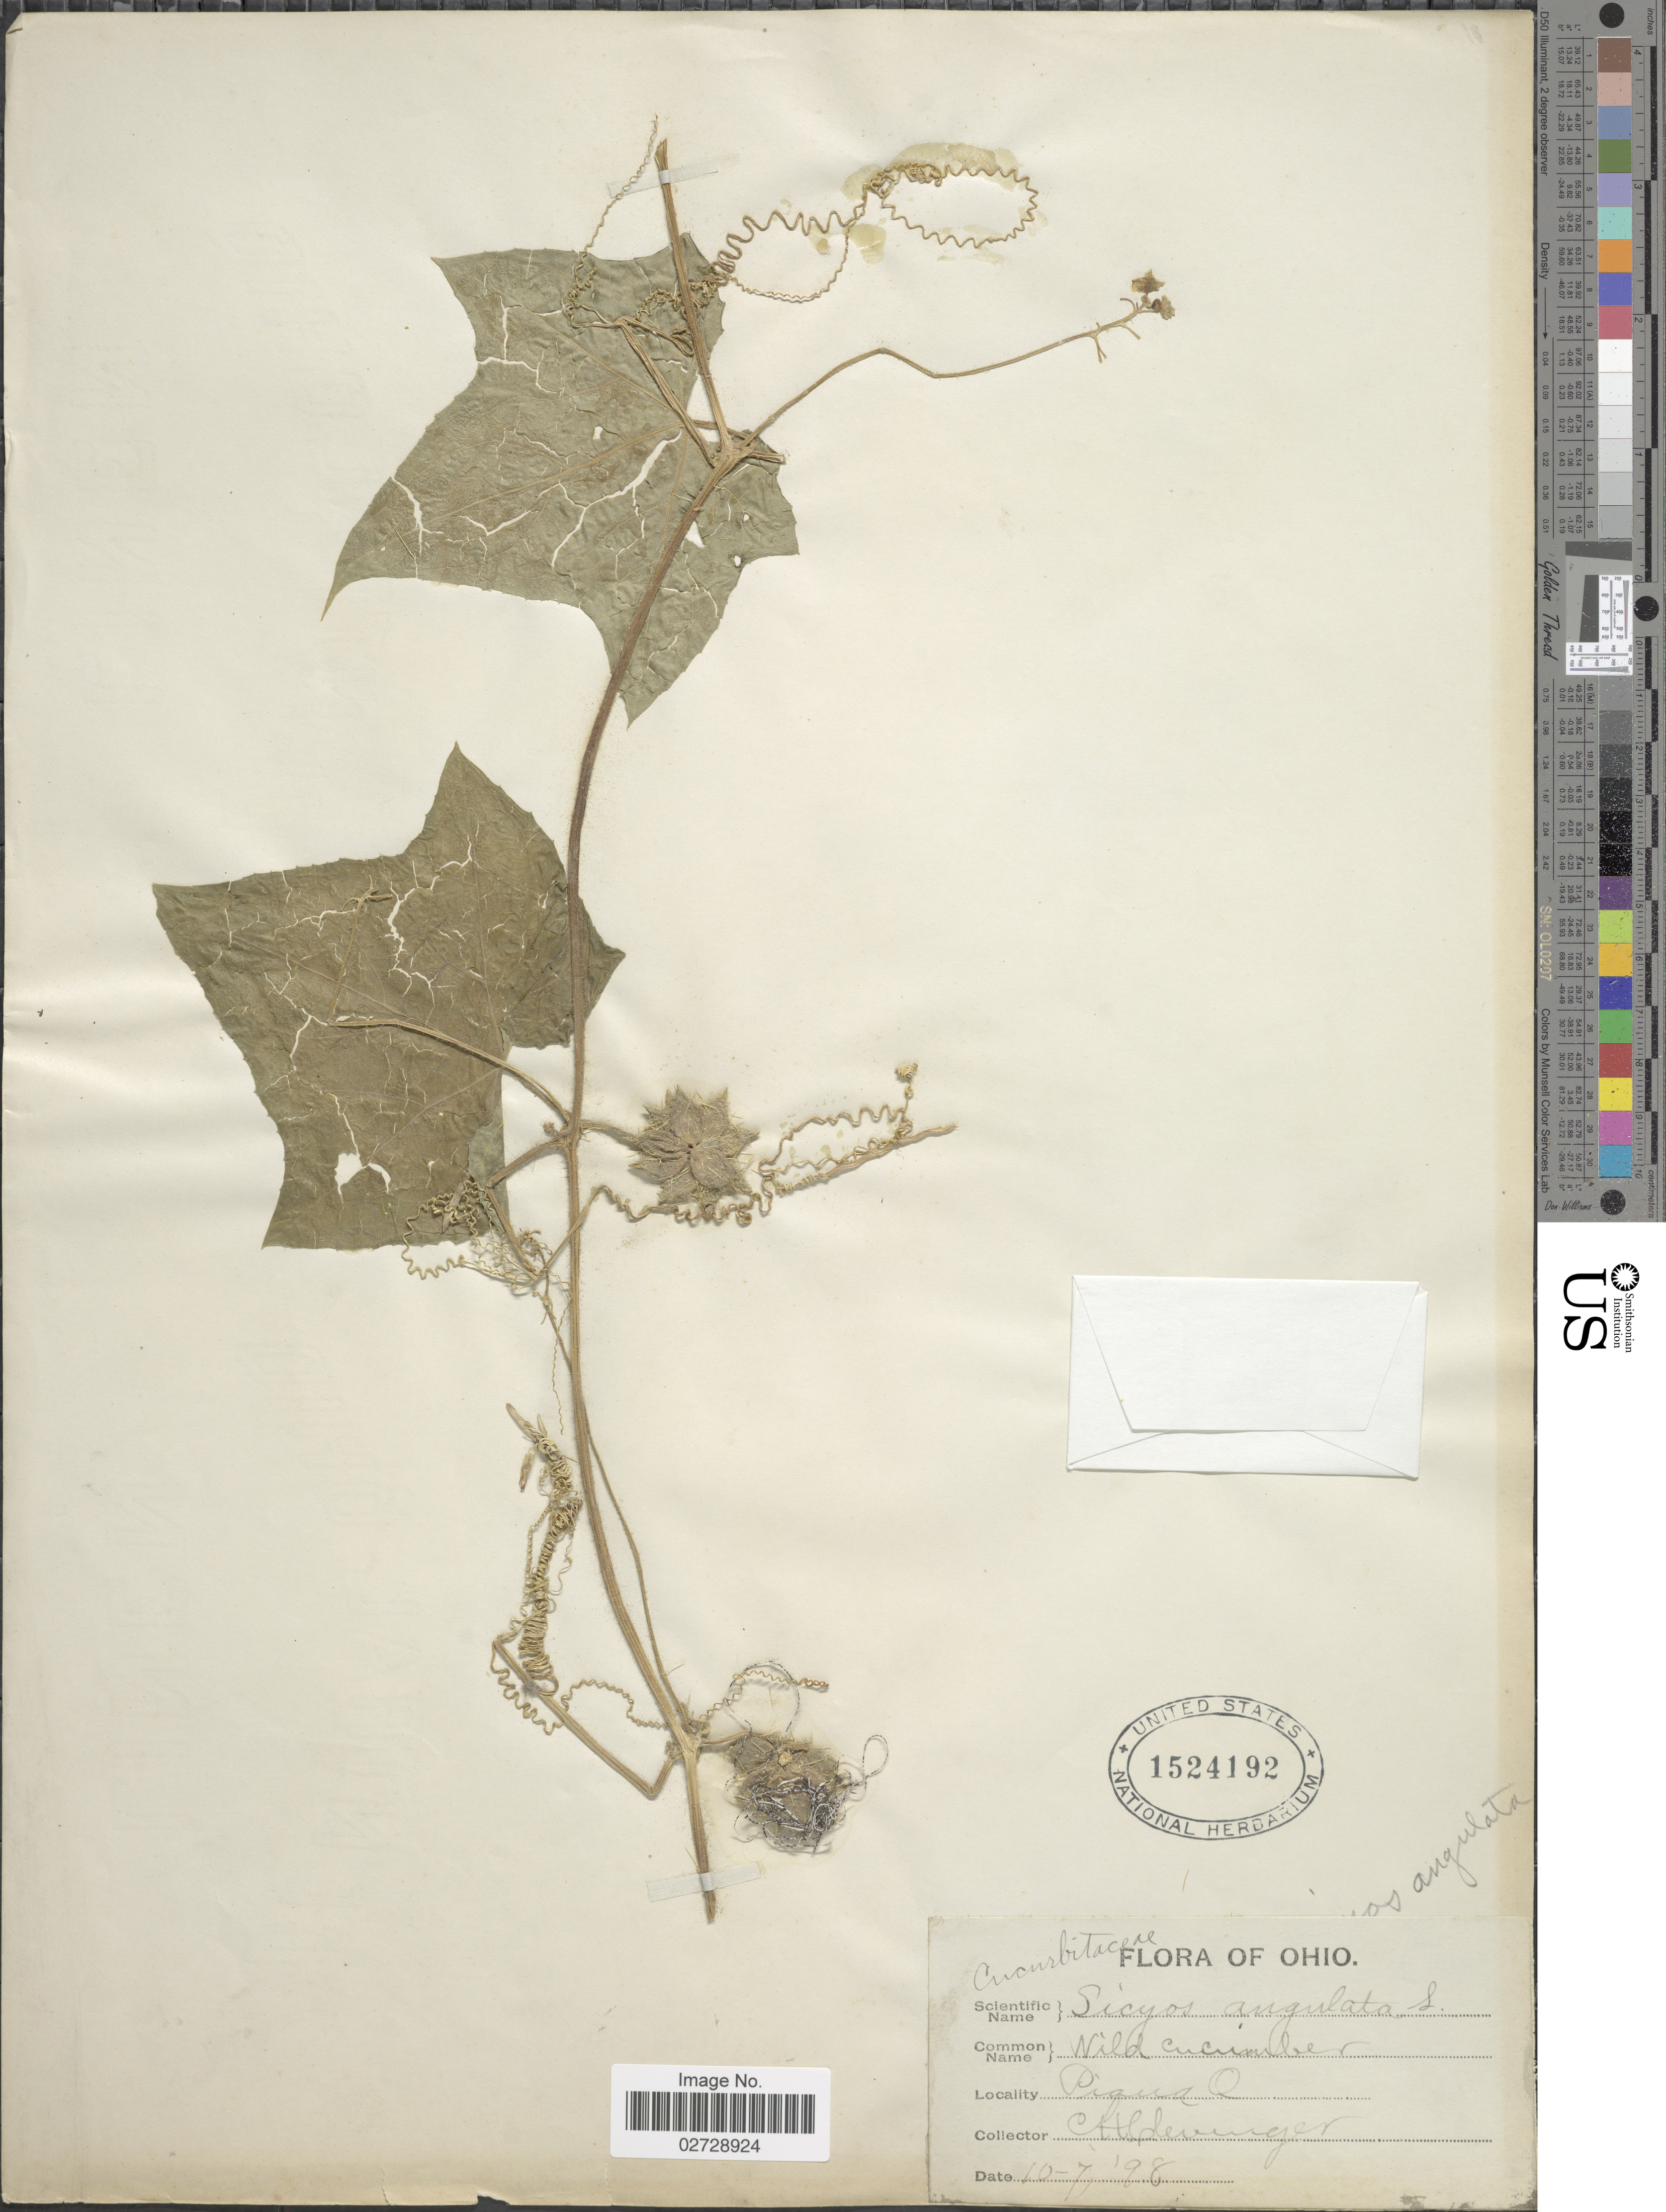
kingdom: Plantae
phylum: Tracheophyta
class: Magnoliopsida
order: Cucurbitales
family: Cucurbitaceae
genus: Sicyos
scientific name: Sicyos angulatus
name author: L.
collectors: C. H. Clevenger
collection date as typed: Transcribed d/m/y: 10/7/98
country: United States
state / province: Ohio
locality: Piqua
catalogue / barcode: US 1524192